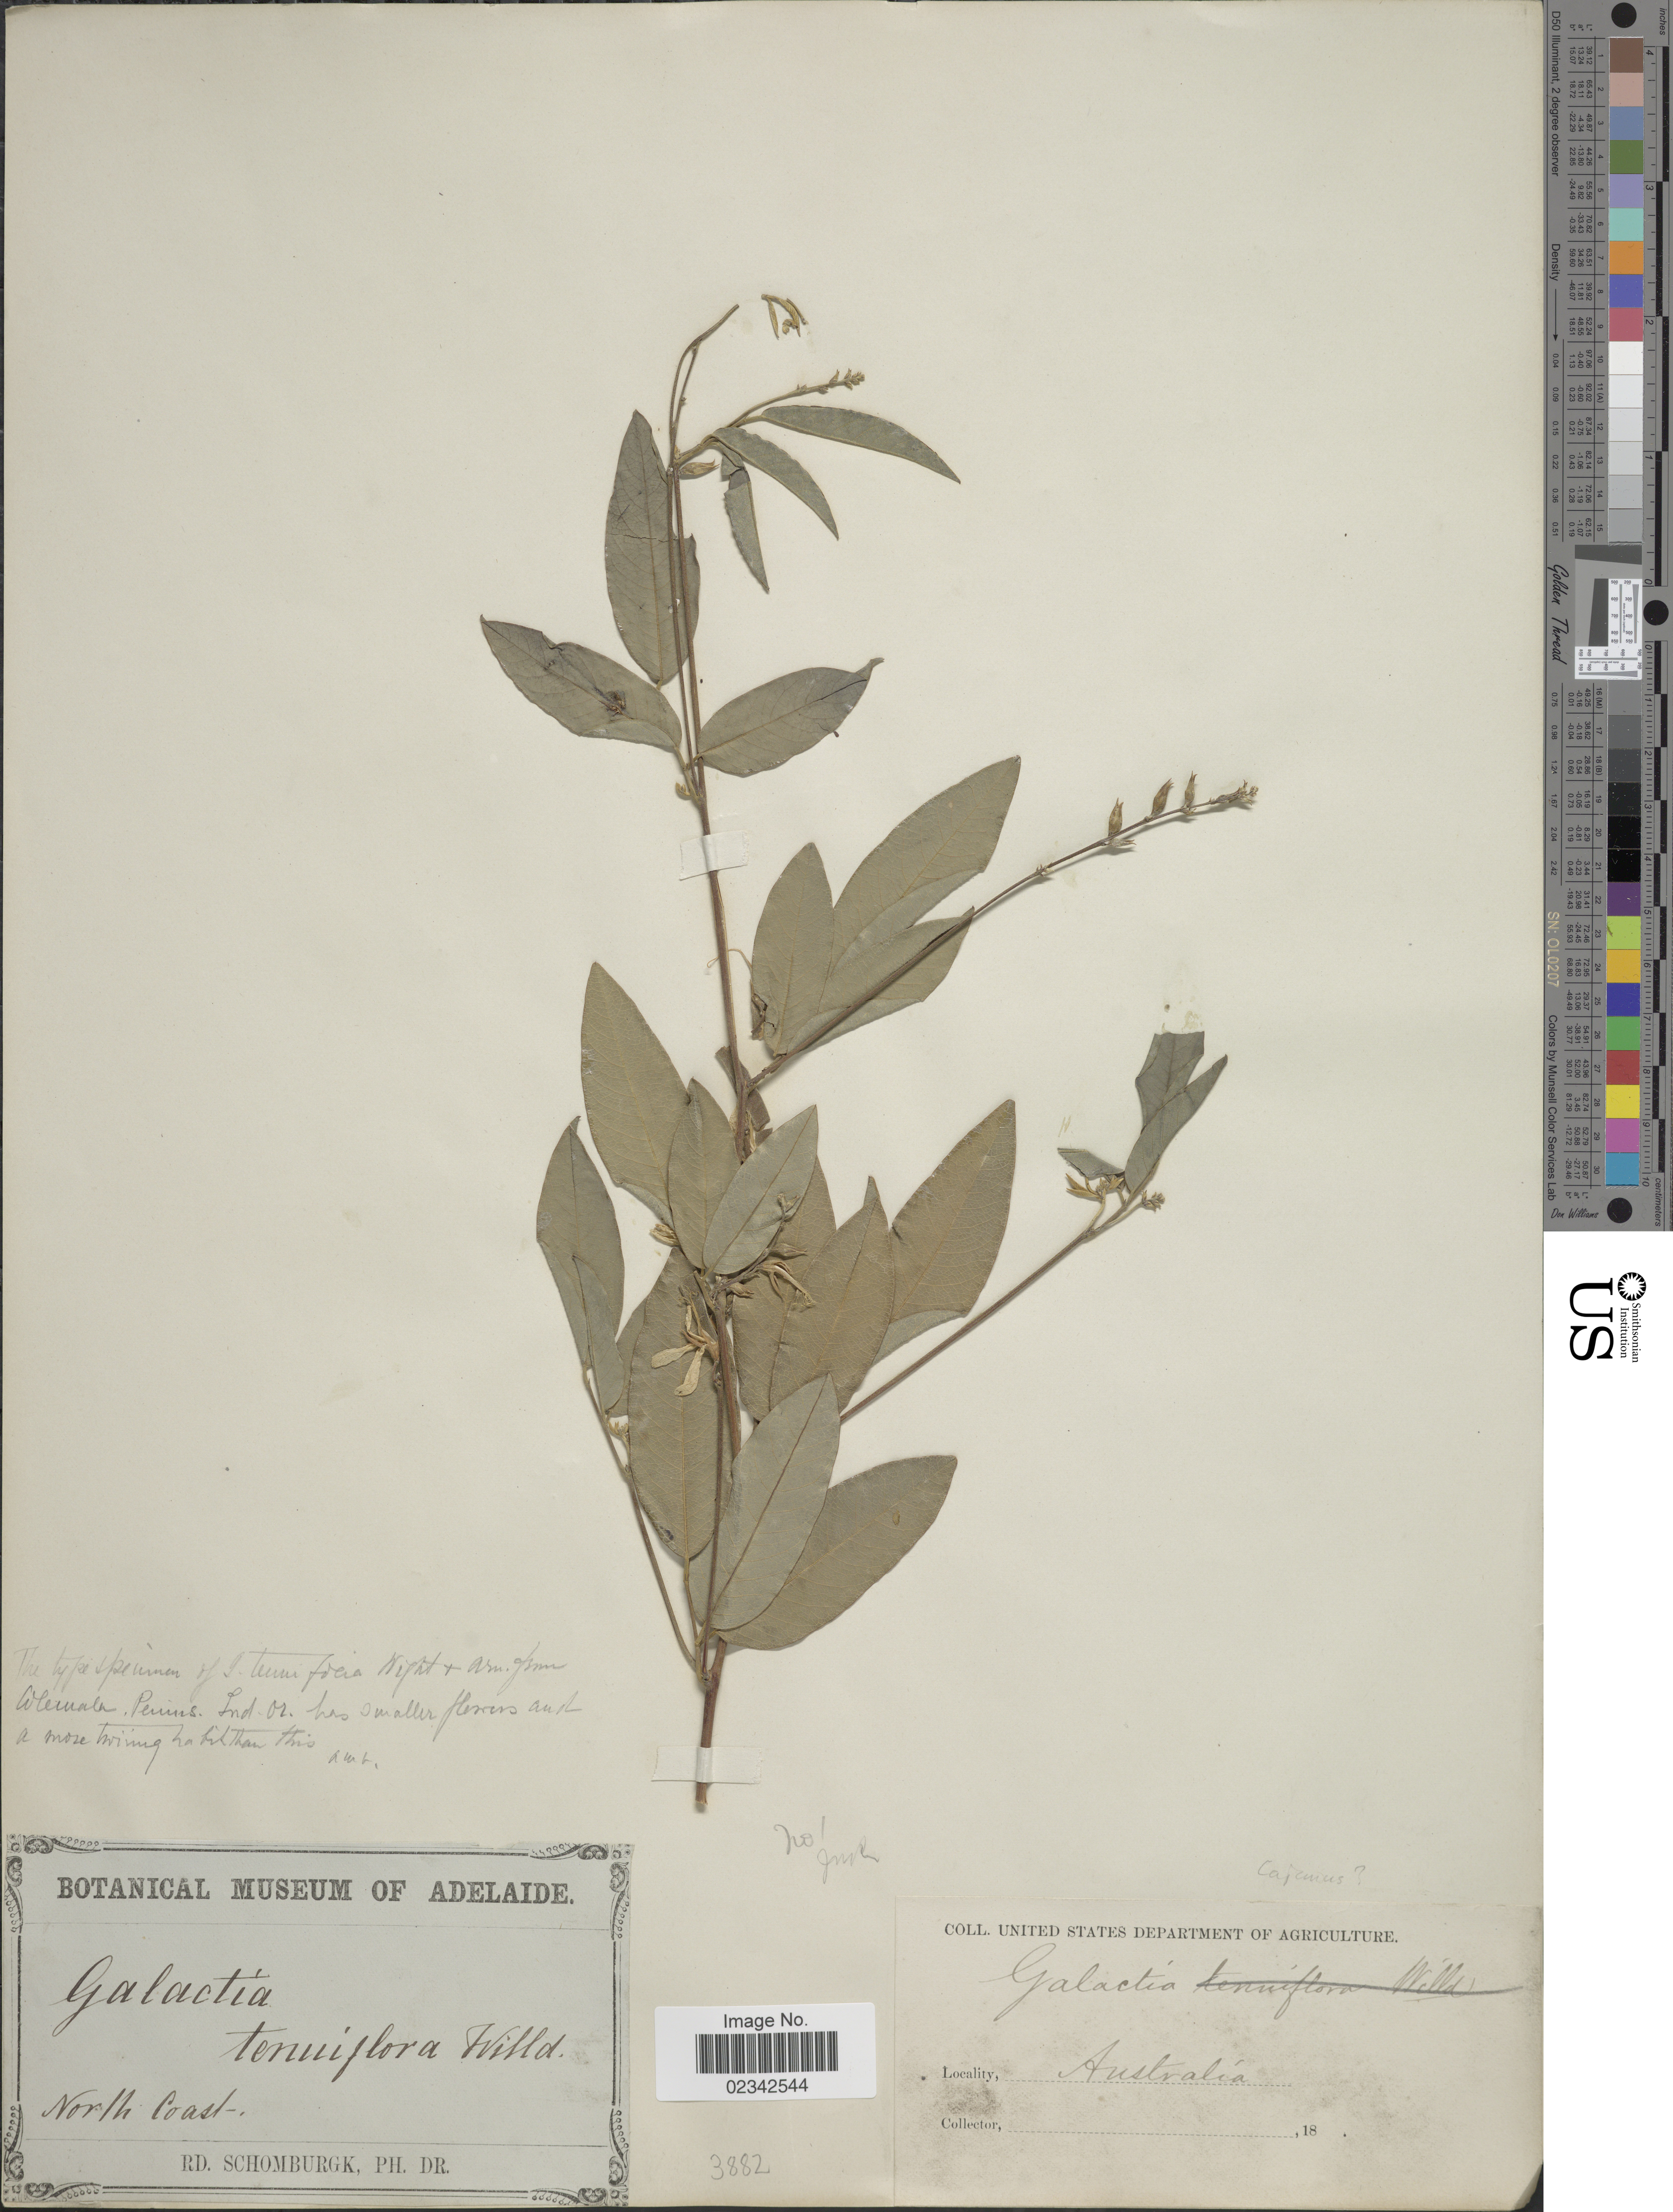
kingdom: Plantae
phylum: Tracheophyta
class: Magnoliopsida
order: Fabales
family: Fabaceae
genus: Galactia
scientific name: Galactia sp.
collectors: R. Schomburgk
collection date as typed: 18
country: Australia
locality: North coast